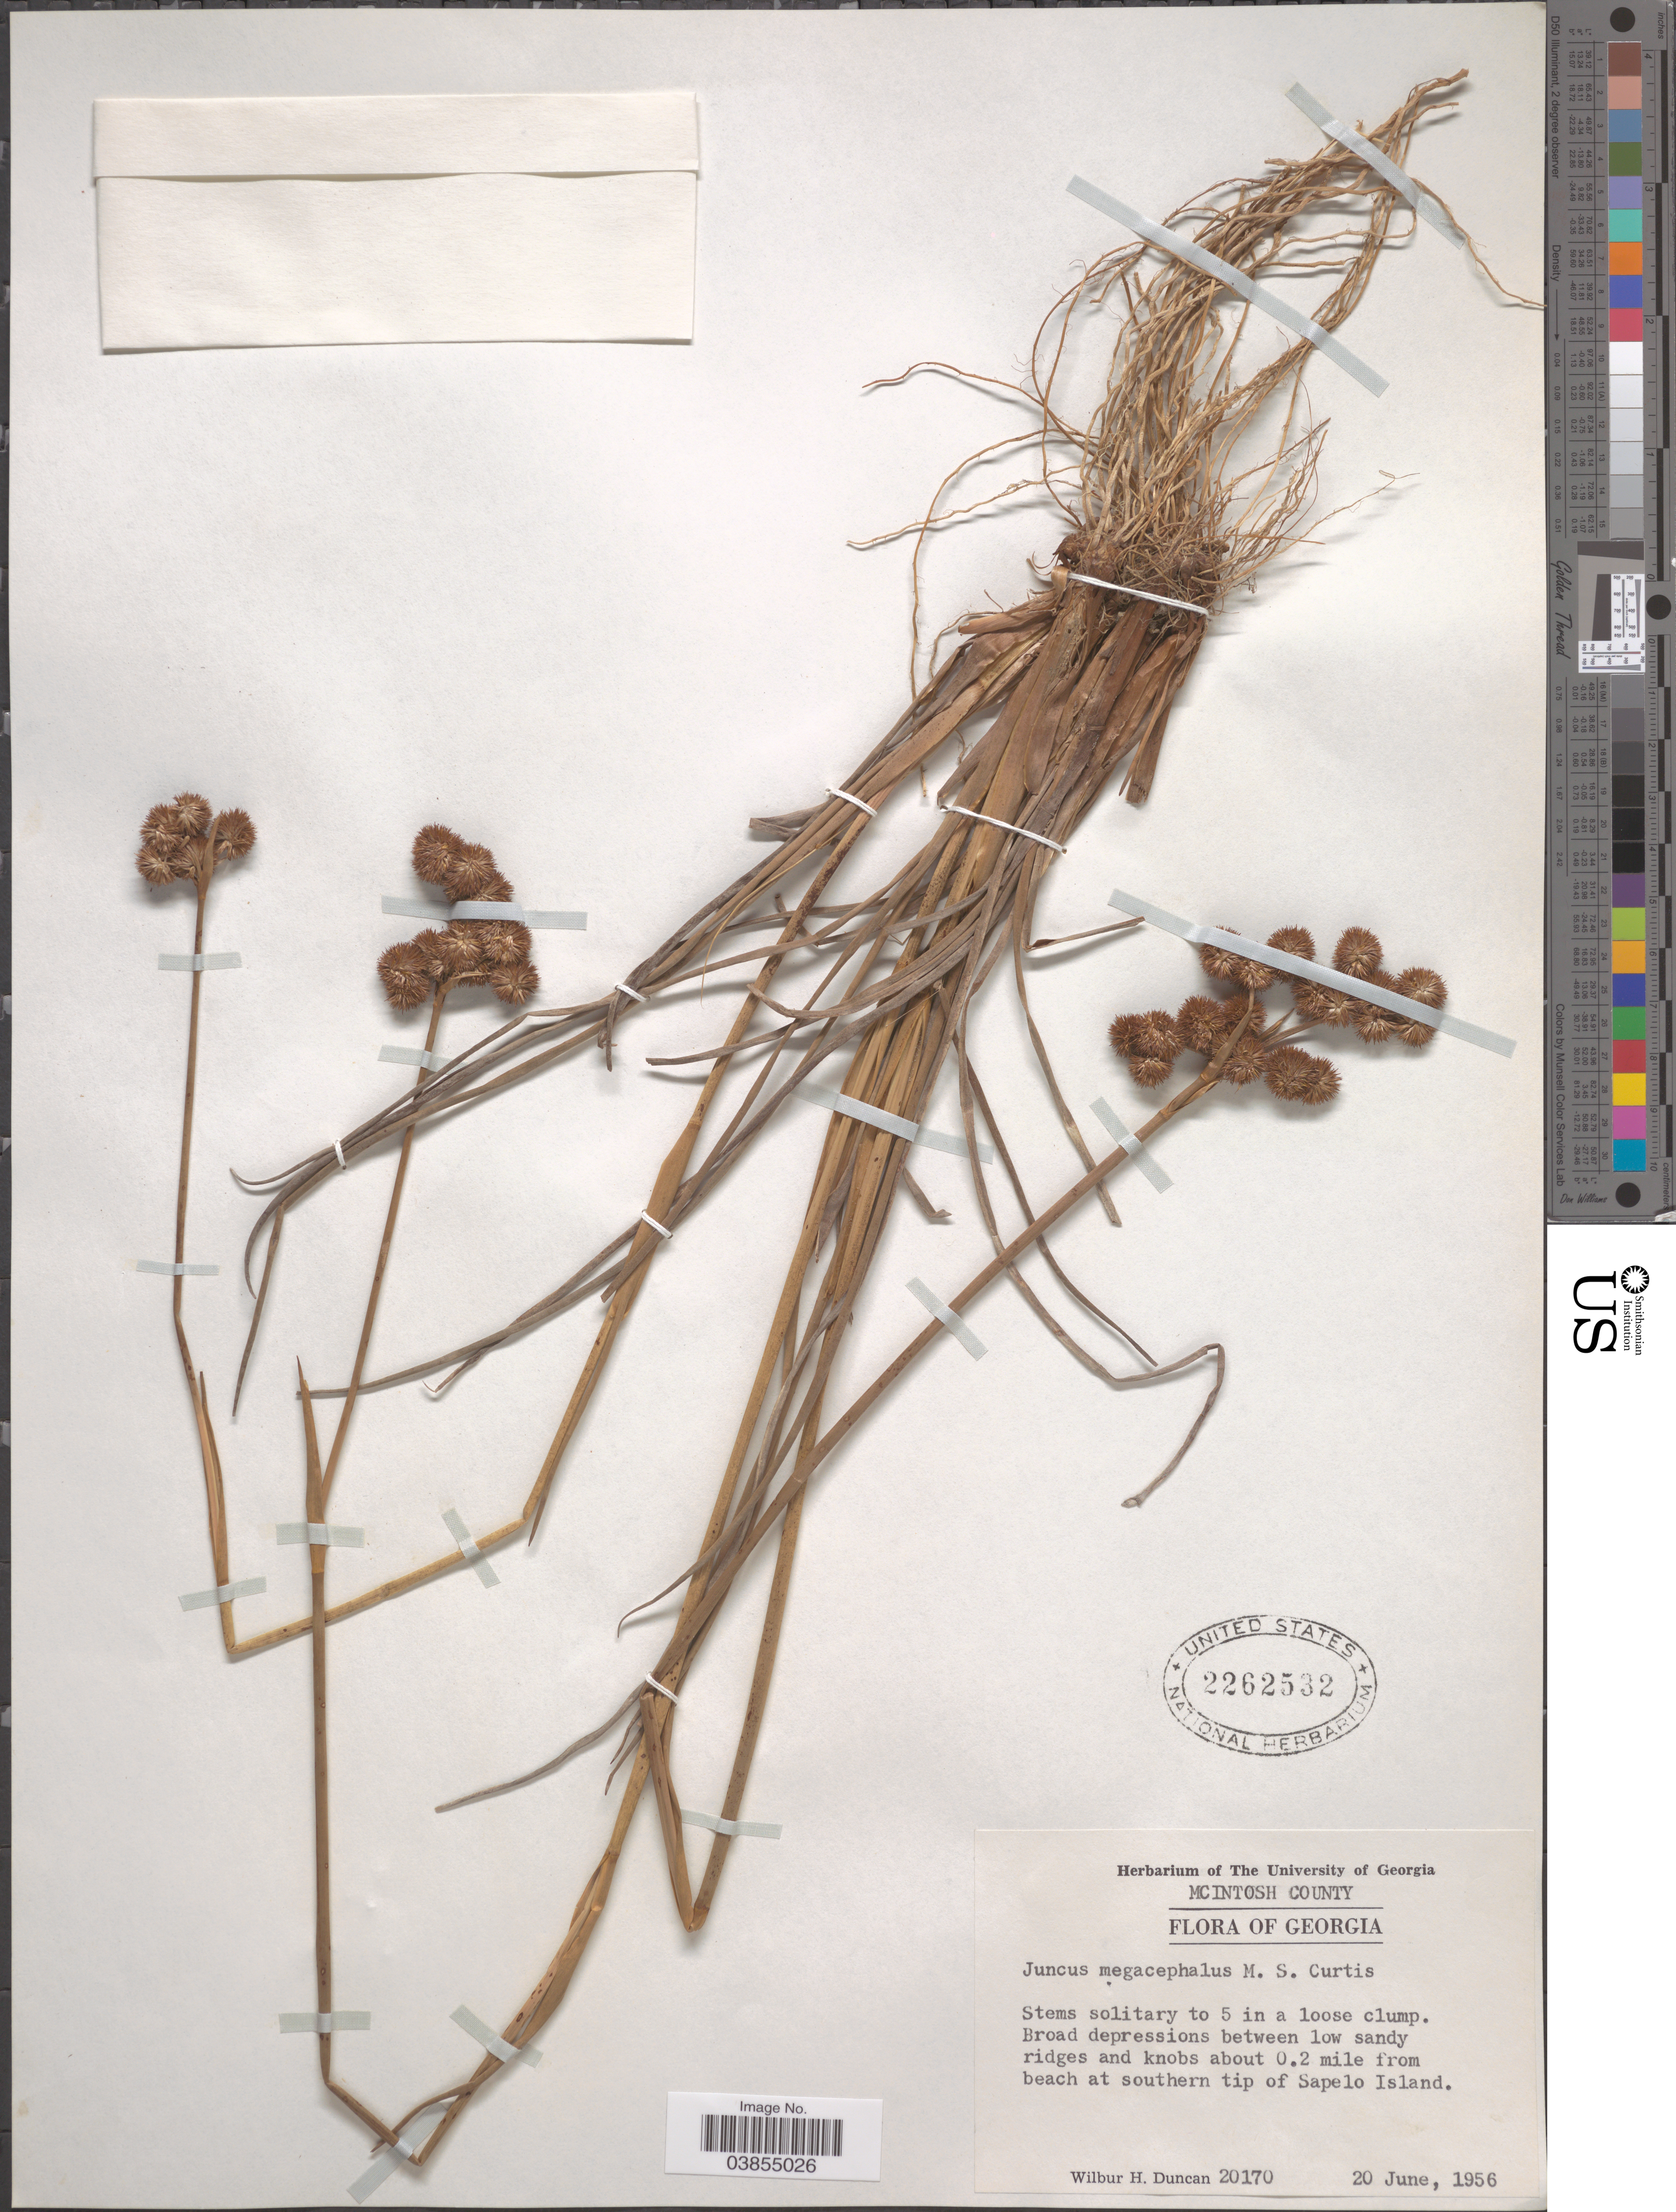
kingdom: Plantae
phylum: Tracheophyta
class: Liliopsida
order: Poales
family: Juncaceae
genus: Juncus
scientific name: Juncus megacephalus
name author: M.A. Curtis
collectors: W. H. Duncan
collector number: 20170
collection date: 1956-06-20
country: United States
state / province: Georgia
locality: Mcintosh County. Broad depressions between low sandy ridges and knobs about 0.2 mile from beach at southern tip of Sapelo Island.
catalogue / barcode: US 2262532